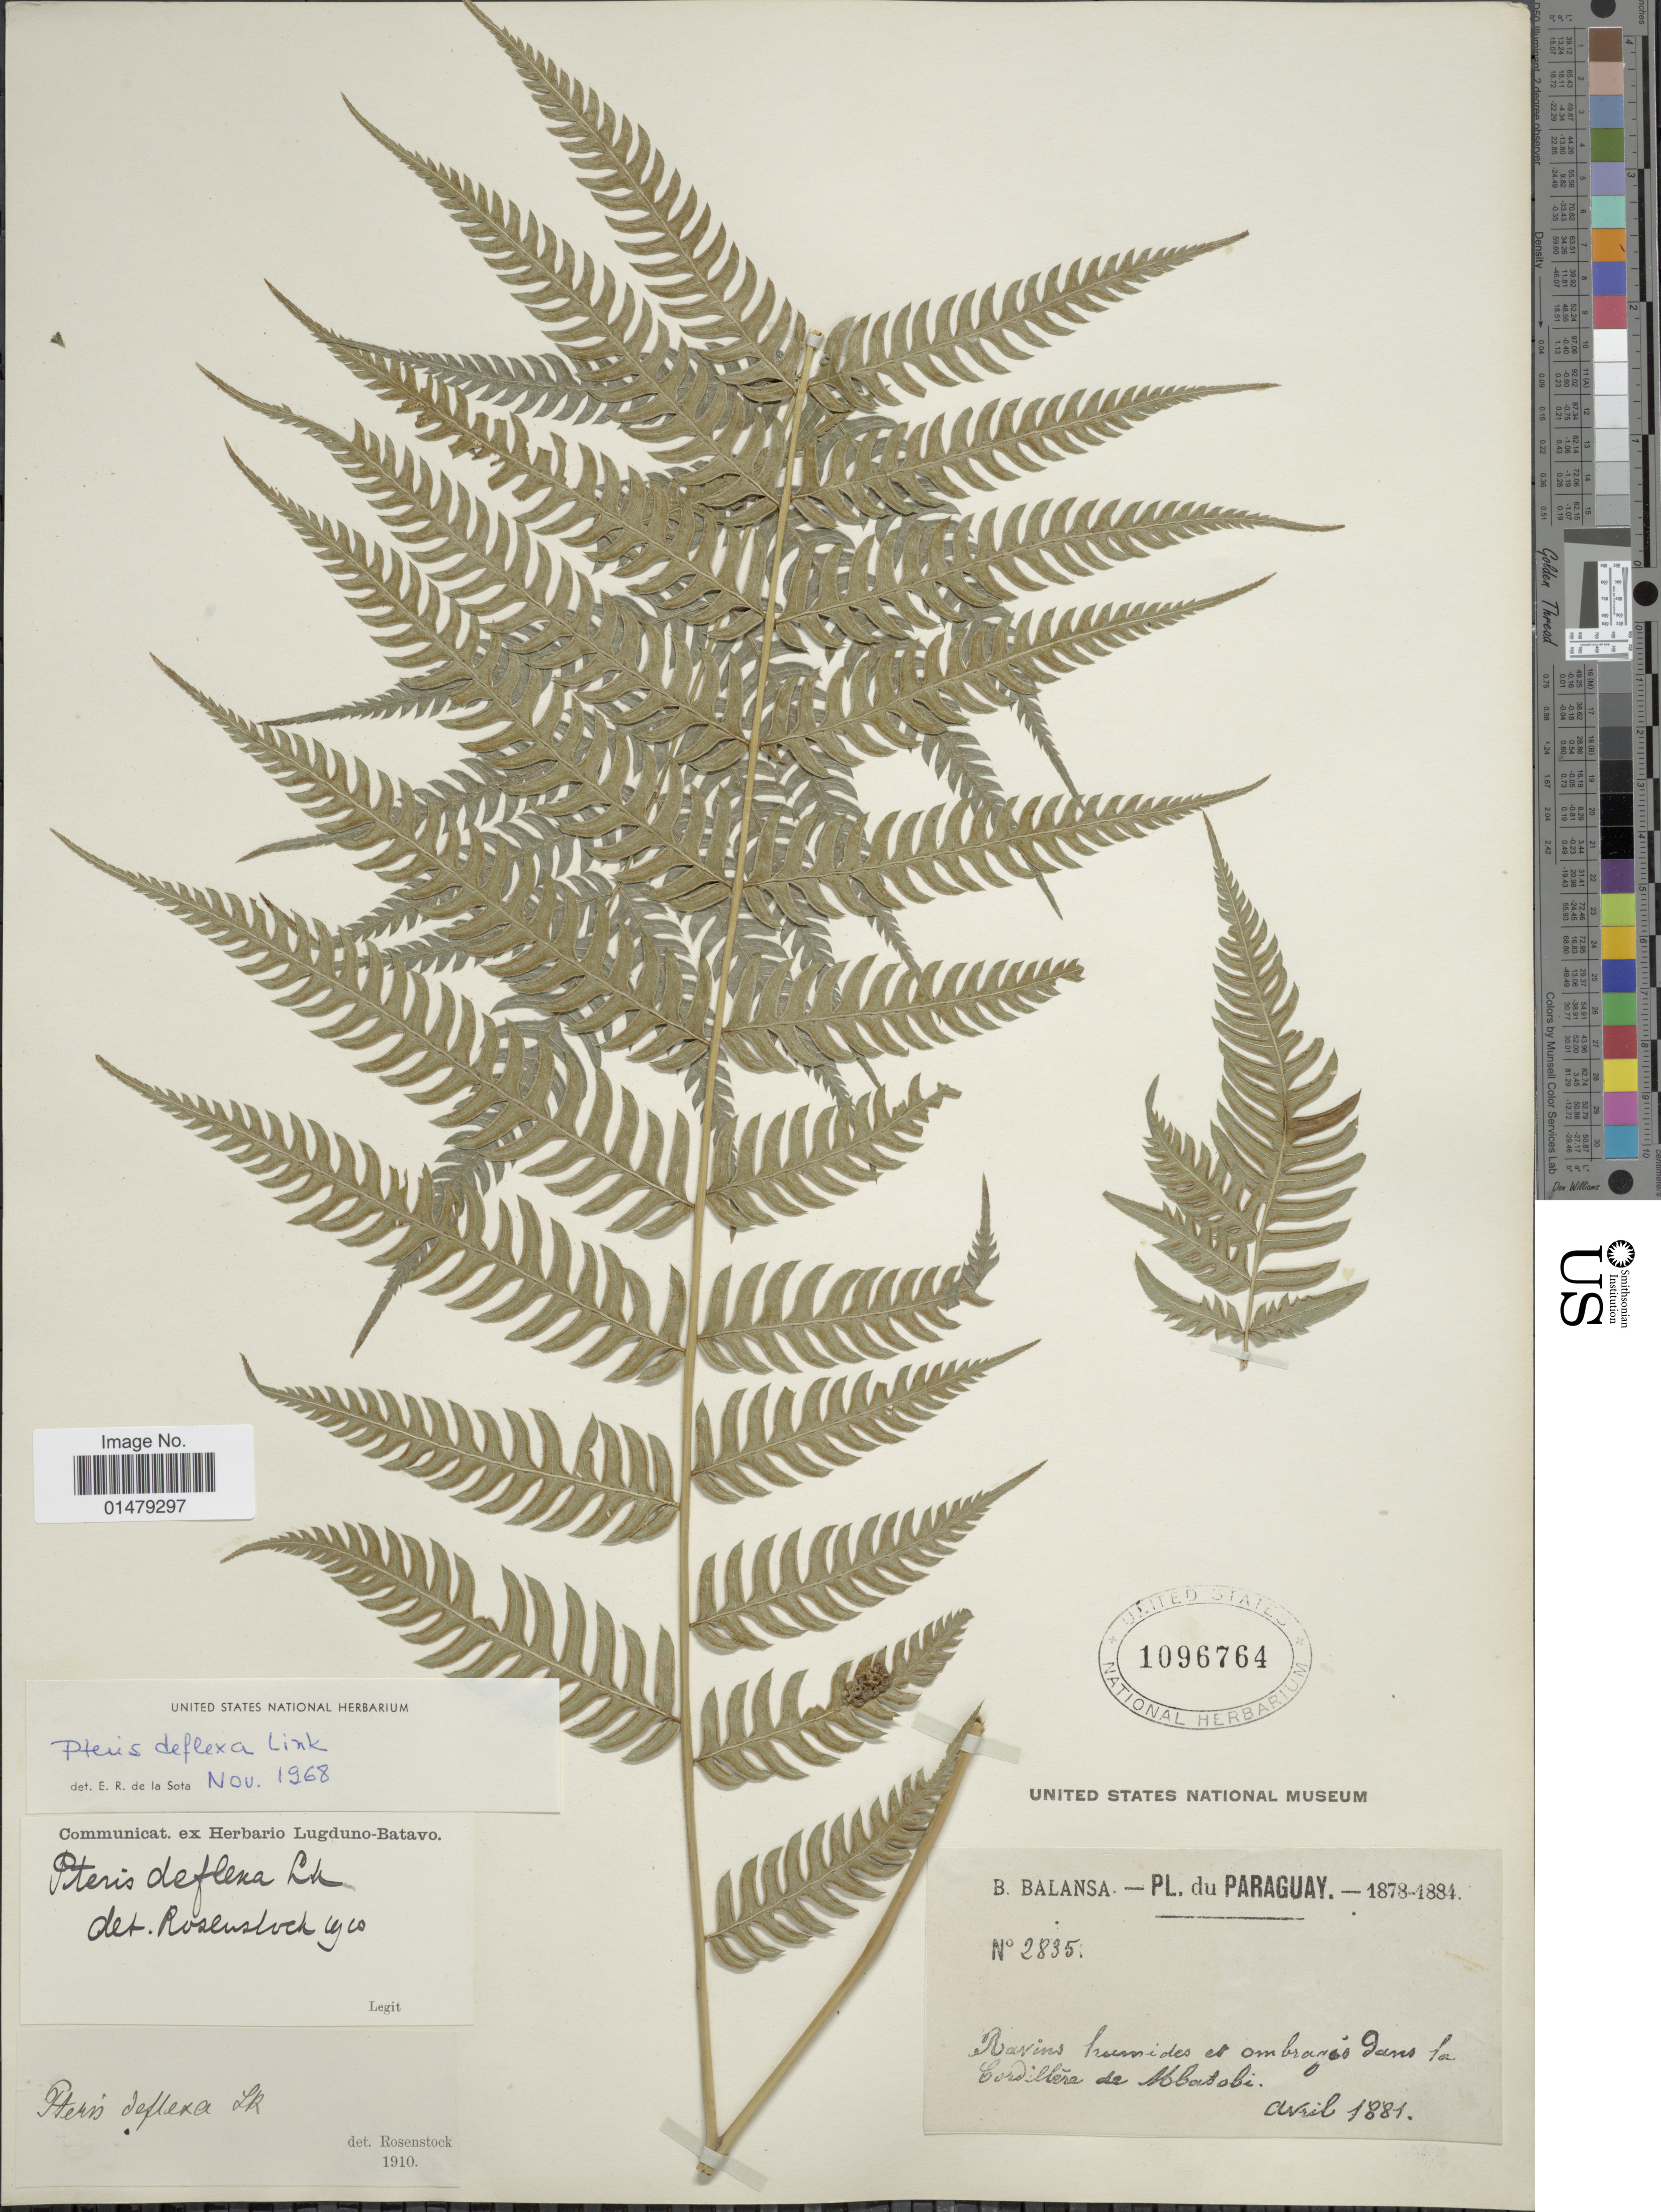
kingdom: Plantae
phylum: Tracheophyta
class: Polypodiopsida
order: Polypodiales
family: Pteridaceae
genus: Pteris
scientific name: Pteris deflexa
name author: Link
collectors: B. Balansa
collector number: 2835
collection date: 1881-04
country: Paraguay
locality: Ravins humides et ombranzo dans la Cordillera da Mbatobi.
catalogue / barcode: US 1096764